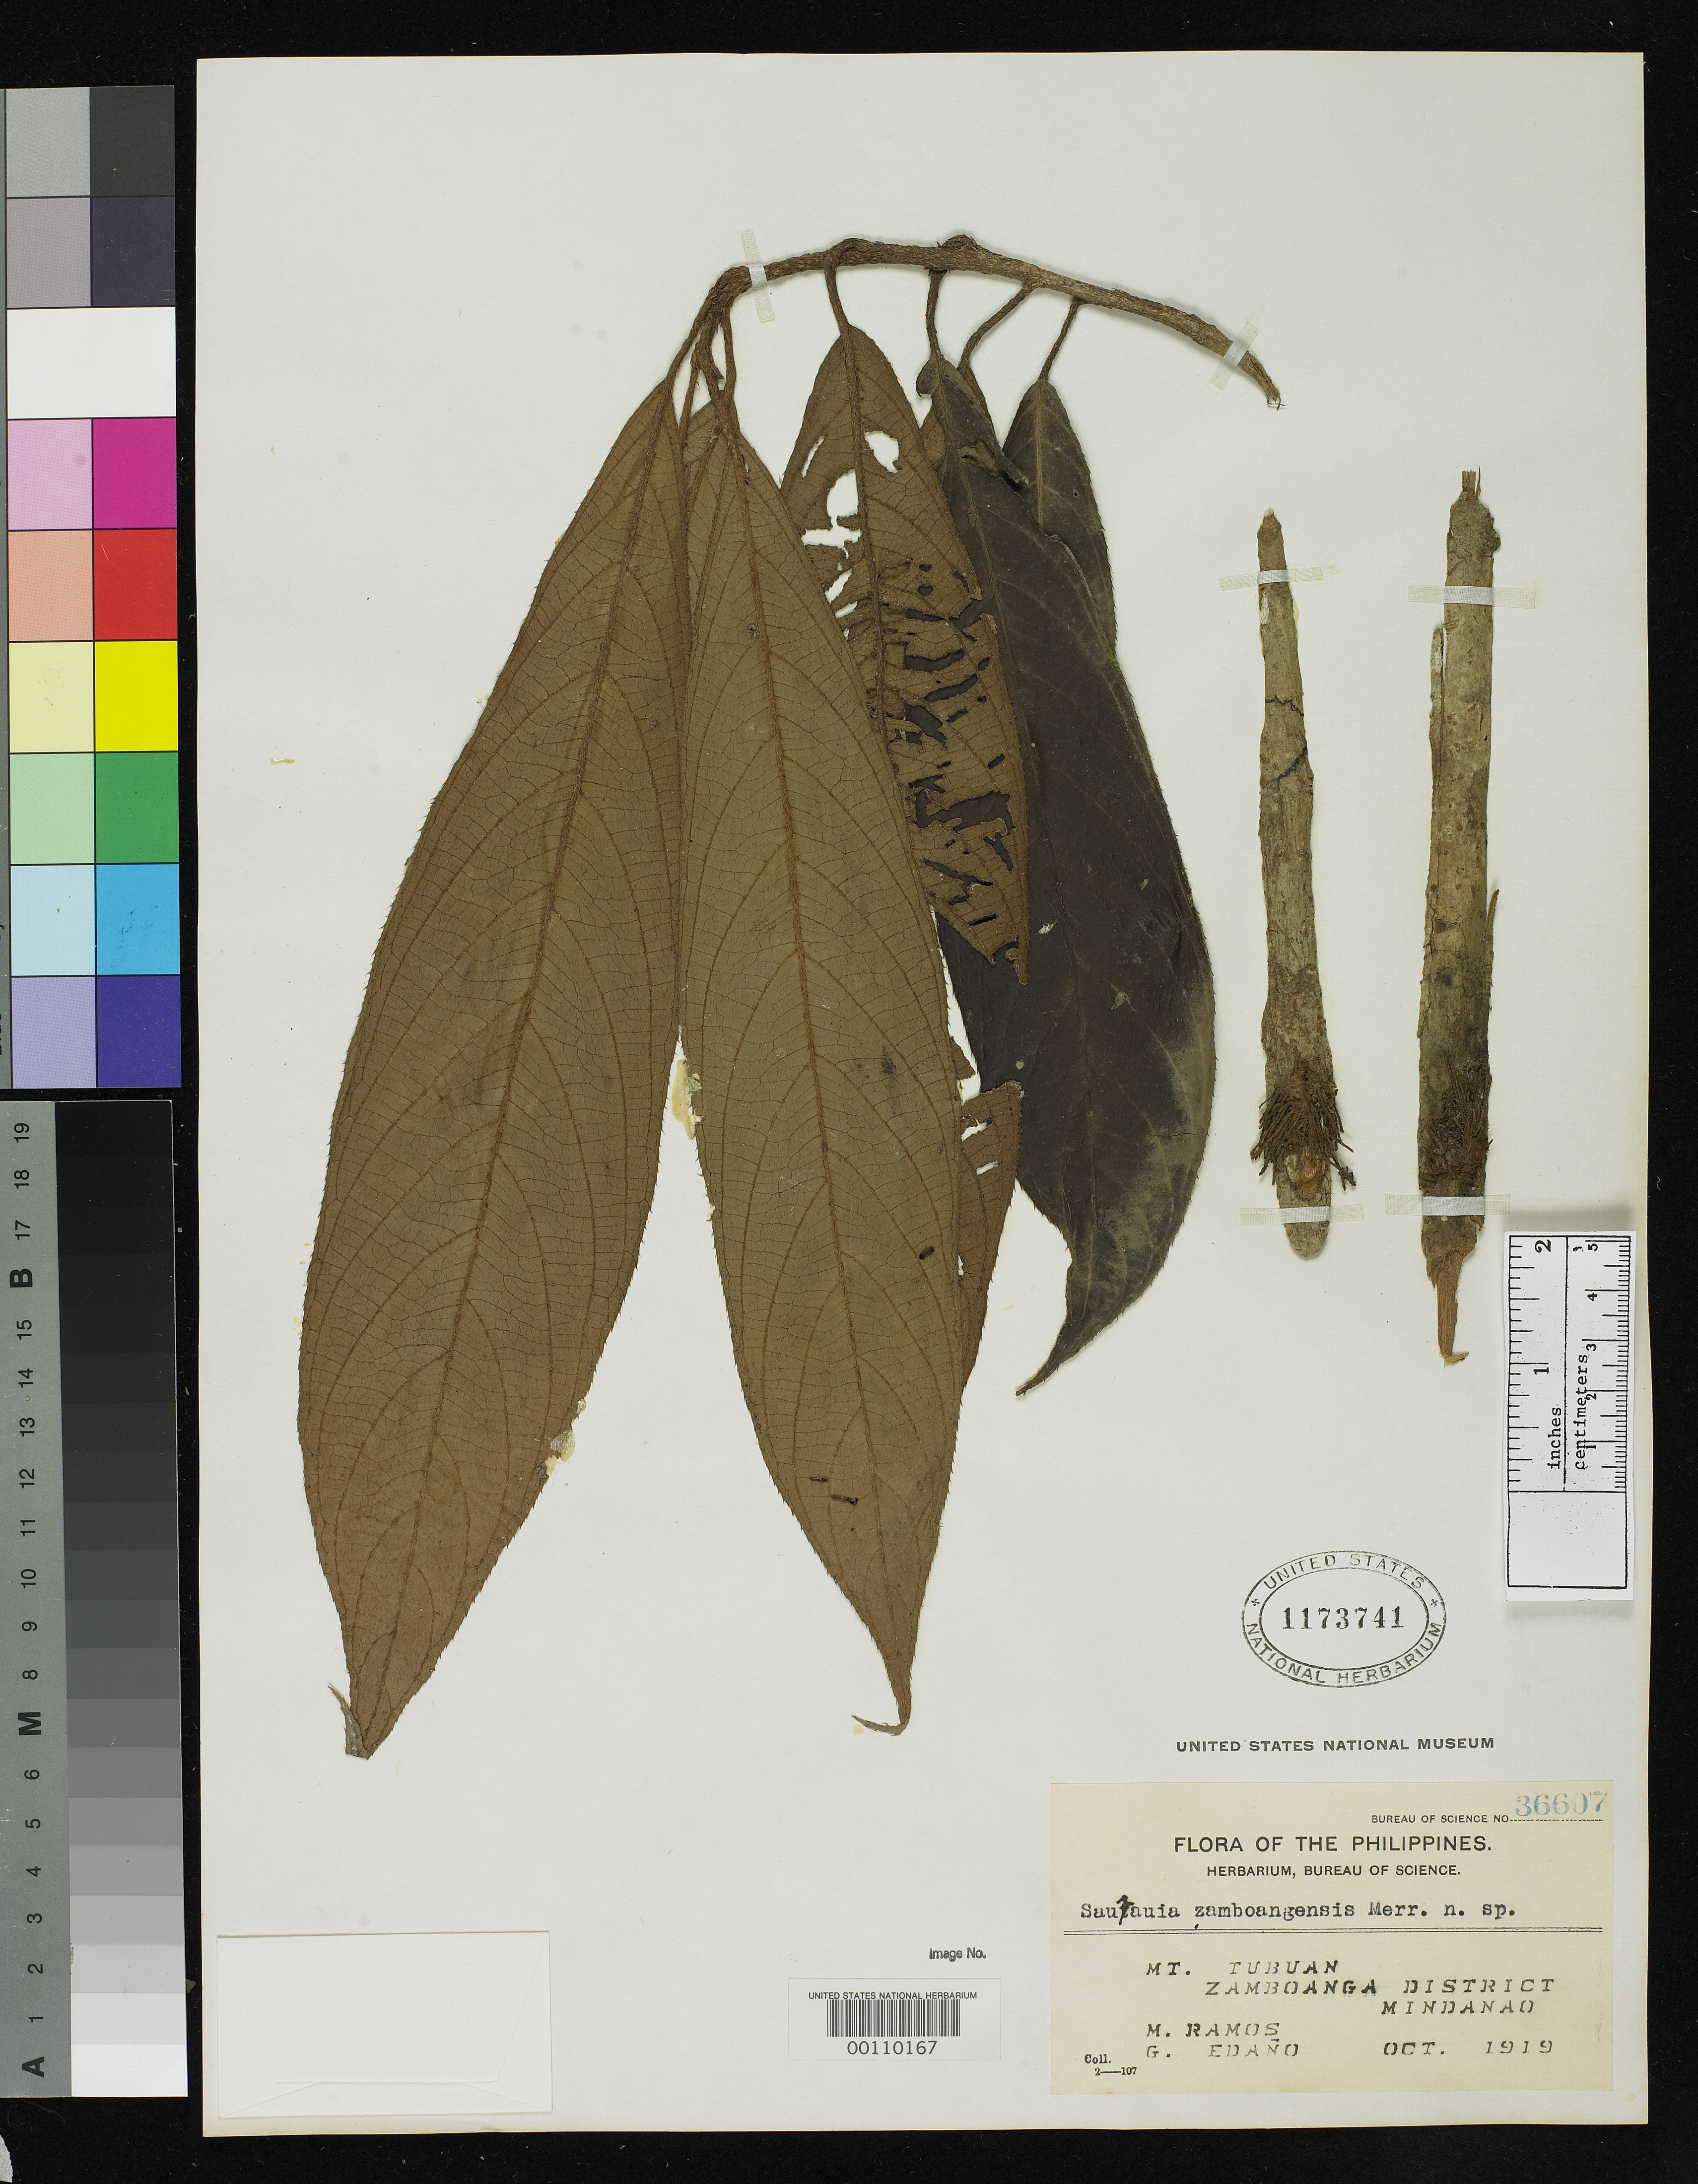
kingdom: Plantae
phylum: Tracheophyta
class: Magnoliopsida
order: Ericales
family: Actinidiaceae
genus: Saurauia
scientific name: Saurauia zamboangensis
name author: Merr.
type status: Isotype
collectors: M. Ramos & G. E. Edaño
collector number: Bur. Sci. 36607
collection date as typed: Oct 1919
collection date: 1919-10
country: Philippines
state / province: Zamboanga Peninsula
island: Mindanao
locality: Mt. Tubuan.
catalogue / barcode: US 1173741